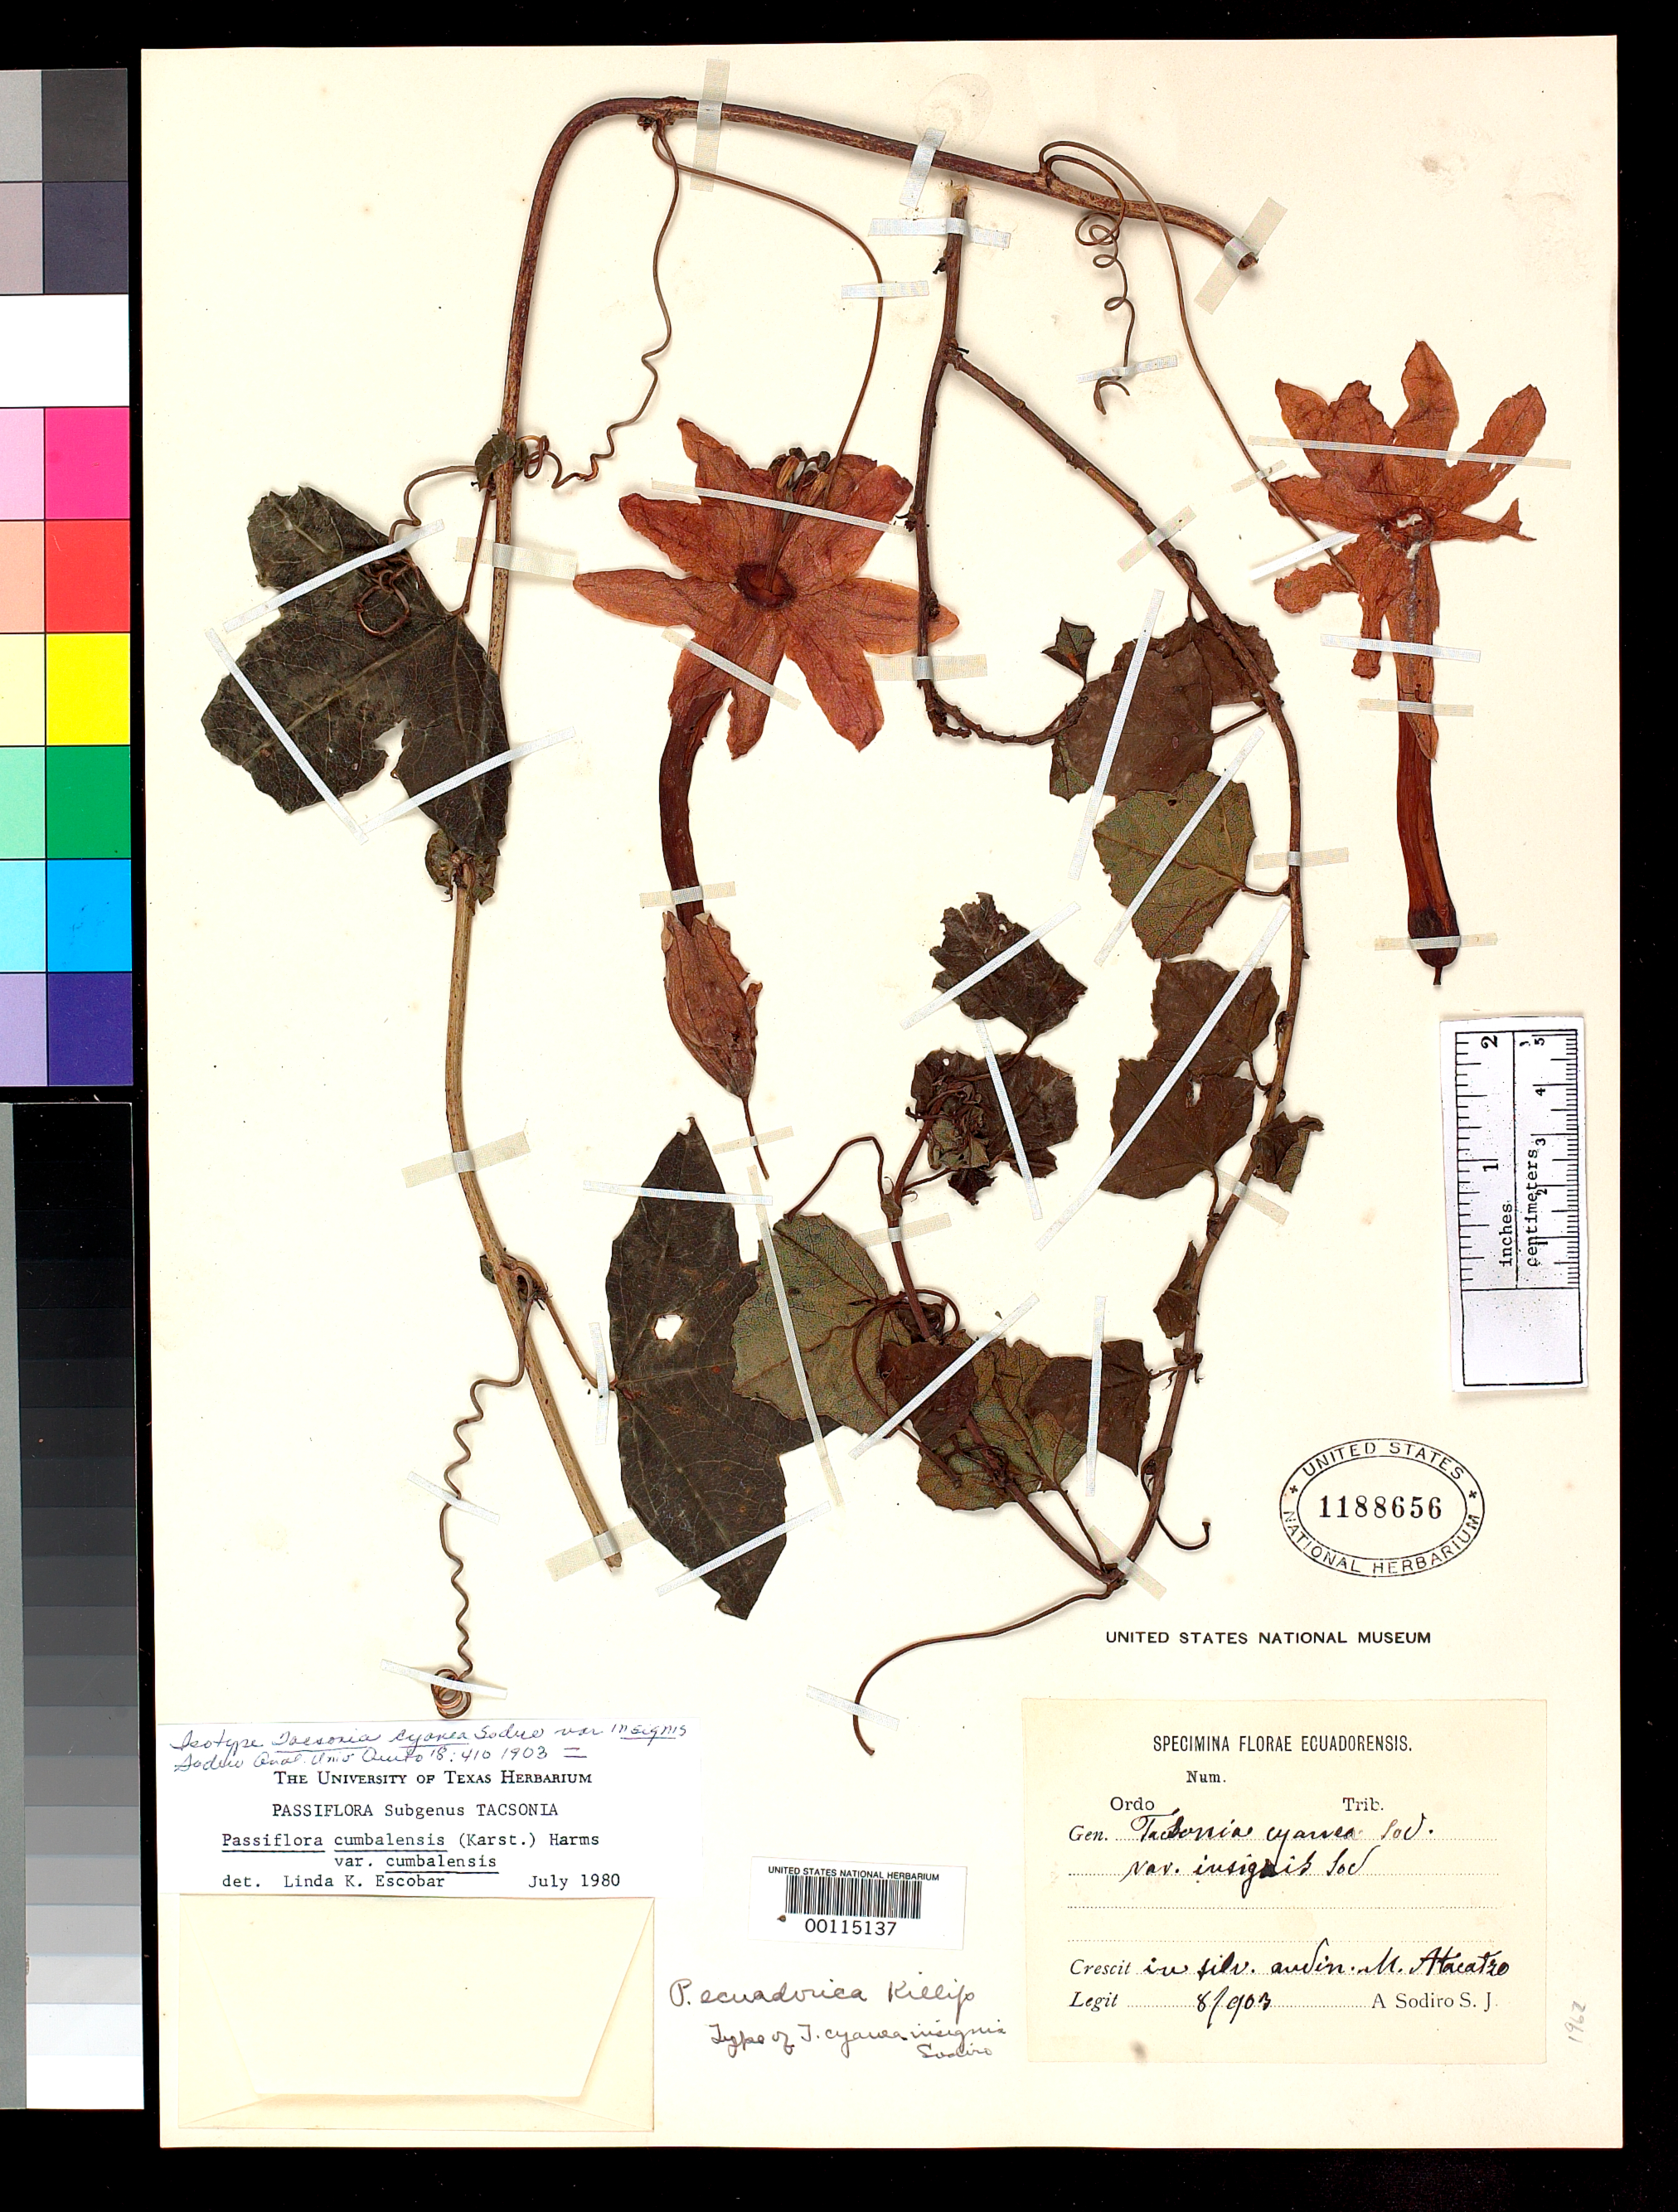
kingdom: Plantae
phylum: Tracheophyta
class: Magnoliopsida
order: Malpighiales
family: Passifloraceae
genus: Tacsonia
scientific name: Tacsonia cyanea var. insignis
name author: Sodiro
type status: Lectotype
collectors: L. Sodiro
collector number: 8/903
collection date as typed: Aug 1903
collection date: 1903-08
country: Ecuador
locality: Crescit in silv. Andin. M. Atacatzo. [Protologue, "Crece en la región subandina occidental del Volcán Atacatzo"]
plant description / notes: Annotated as "isotype" by Escobar (1980); Holm-Nielsen et al. (1988, Fl. Ecuador 31: 73) cite holotype at QPLS.; Protologue cites "8/903" as on specimen label; unclear whether this represents a collection number or date. Note that another sheet with this locality (but not annotated as var.) is filed as a possible syntype under Tacsonia cyanea.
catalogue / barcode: US 1188656